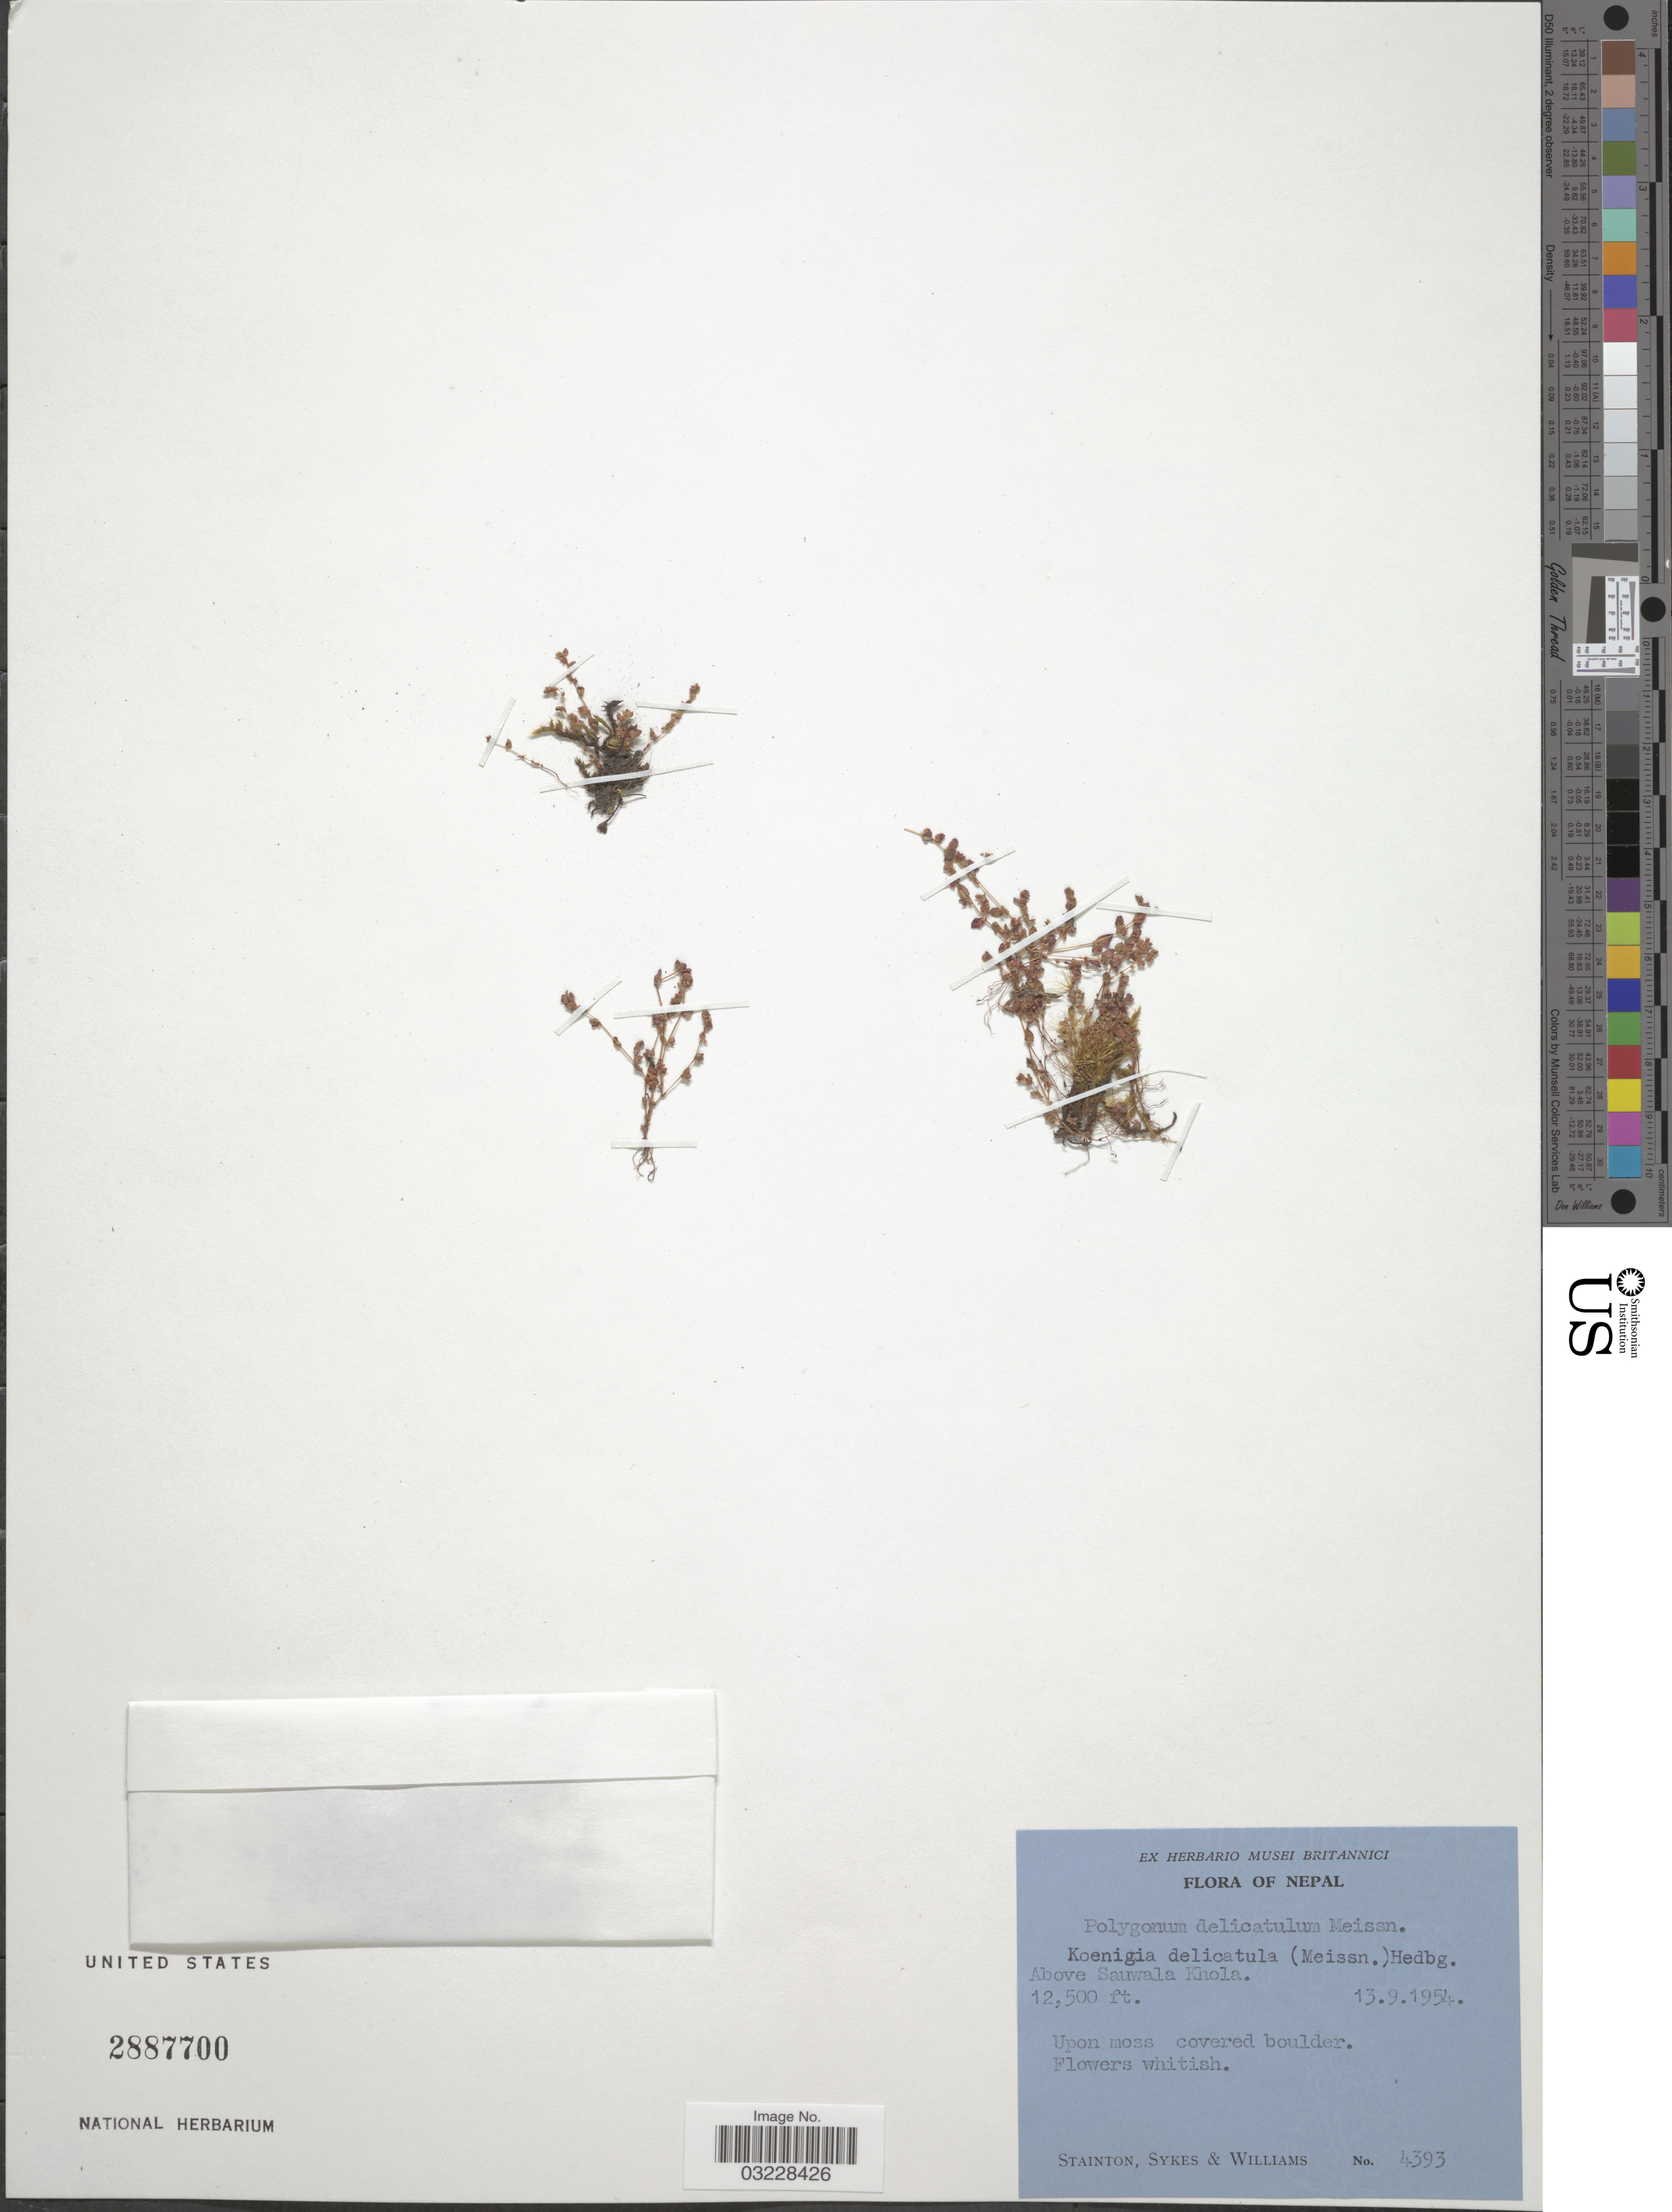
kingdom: Plantae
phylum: Tracheophyta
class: Magnoliopsida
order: Caryophyllales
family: Polygonaceae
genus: Koenigia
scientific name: Koenigia delicatula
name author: (Meisn.) H. Hara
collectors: -. Stainton, Sykes, -- & -- Williams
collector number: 4393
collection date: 1954-09-13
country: Nepal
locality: Above Sauwala Khola.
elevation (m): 3810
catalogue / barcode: US 2887700